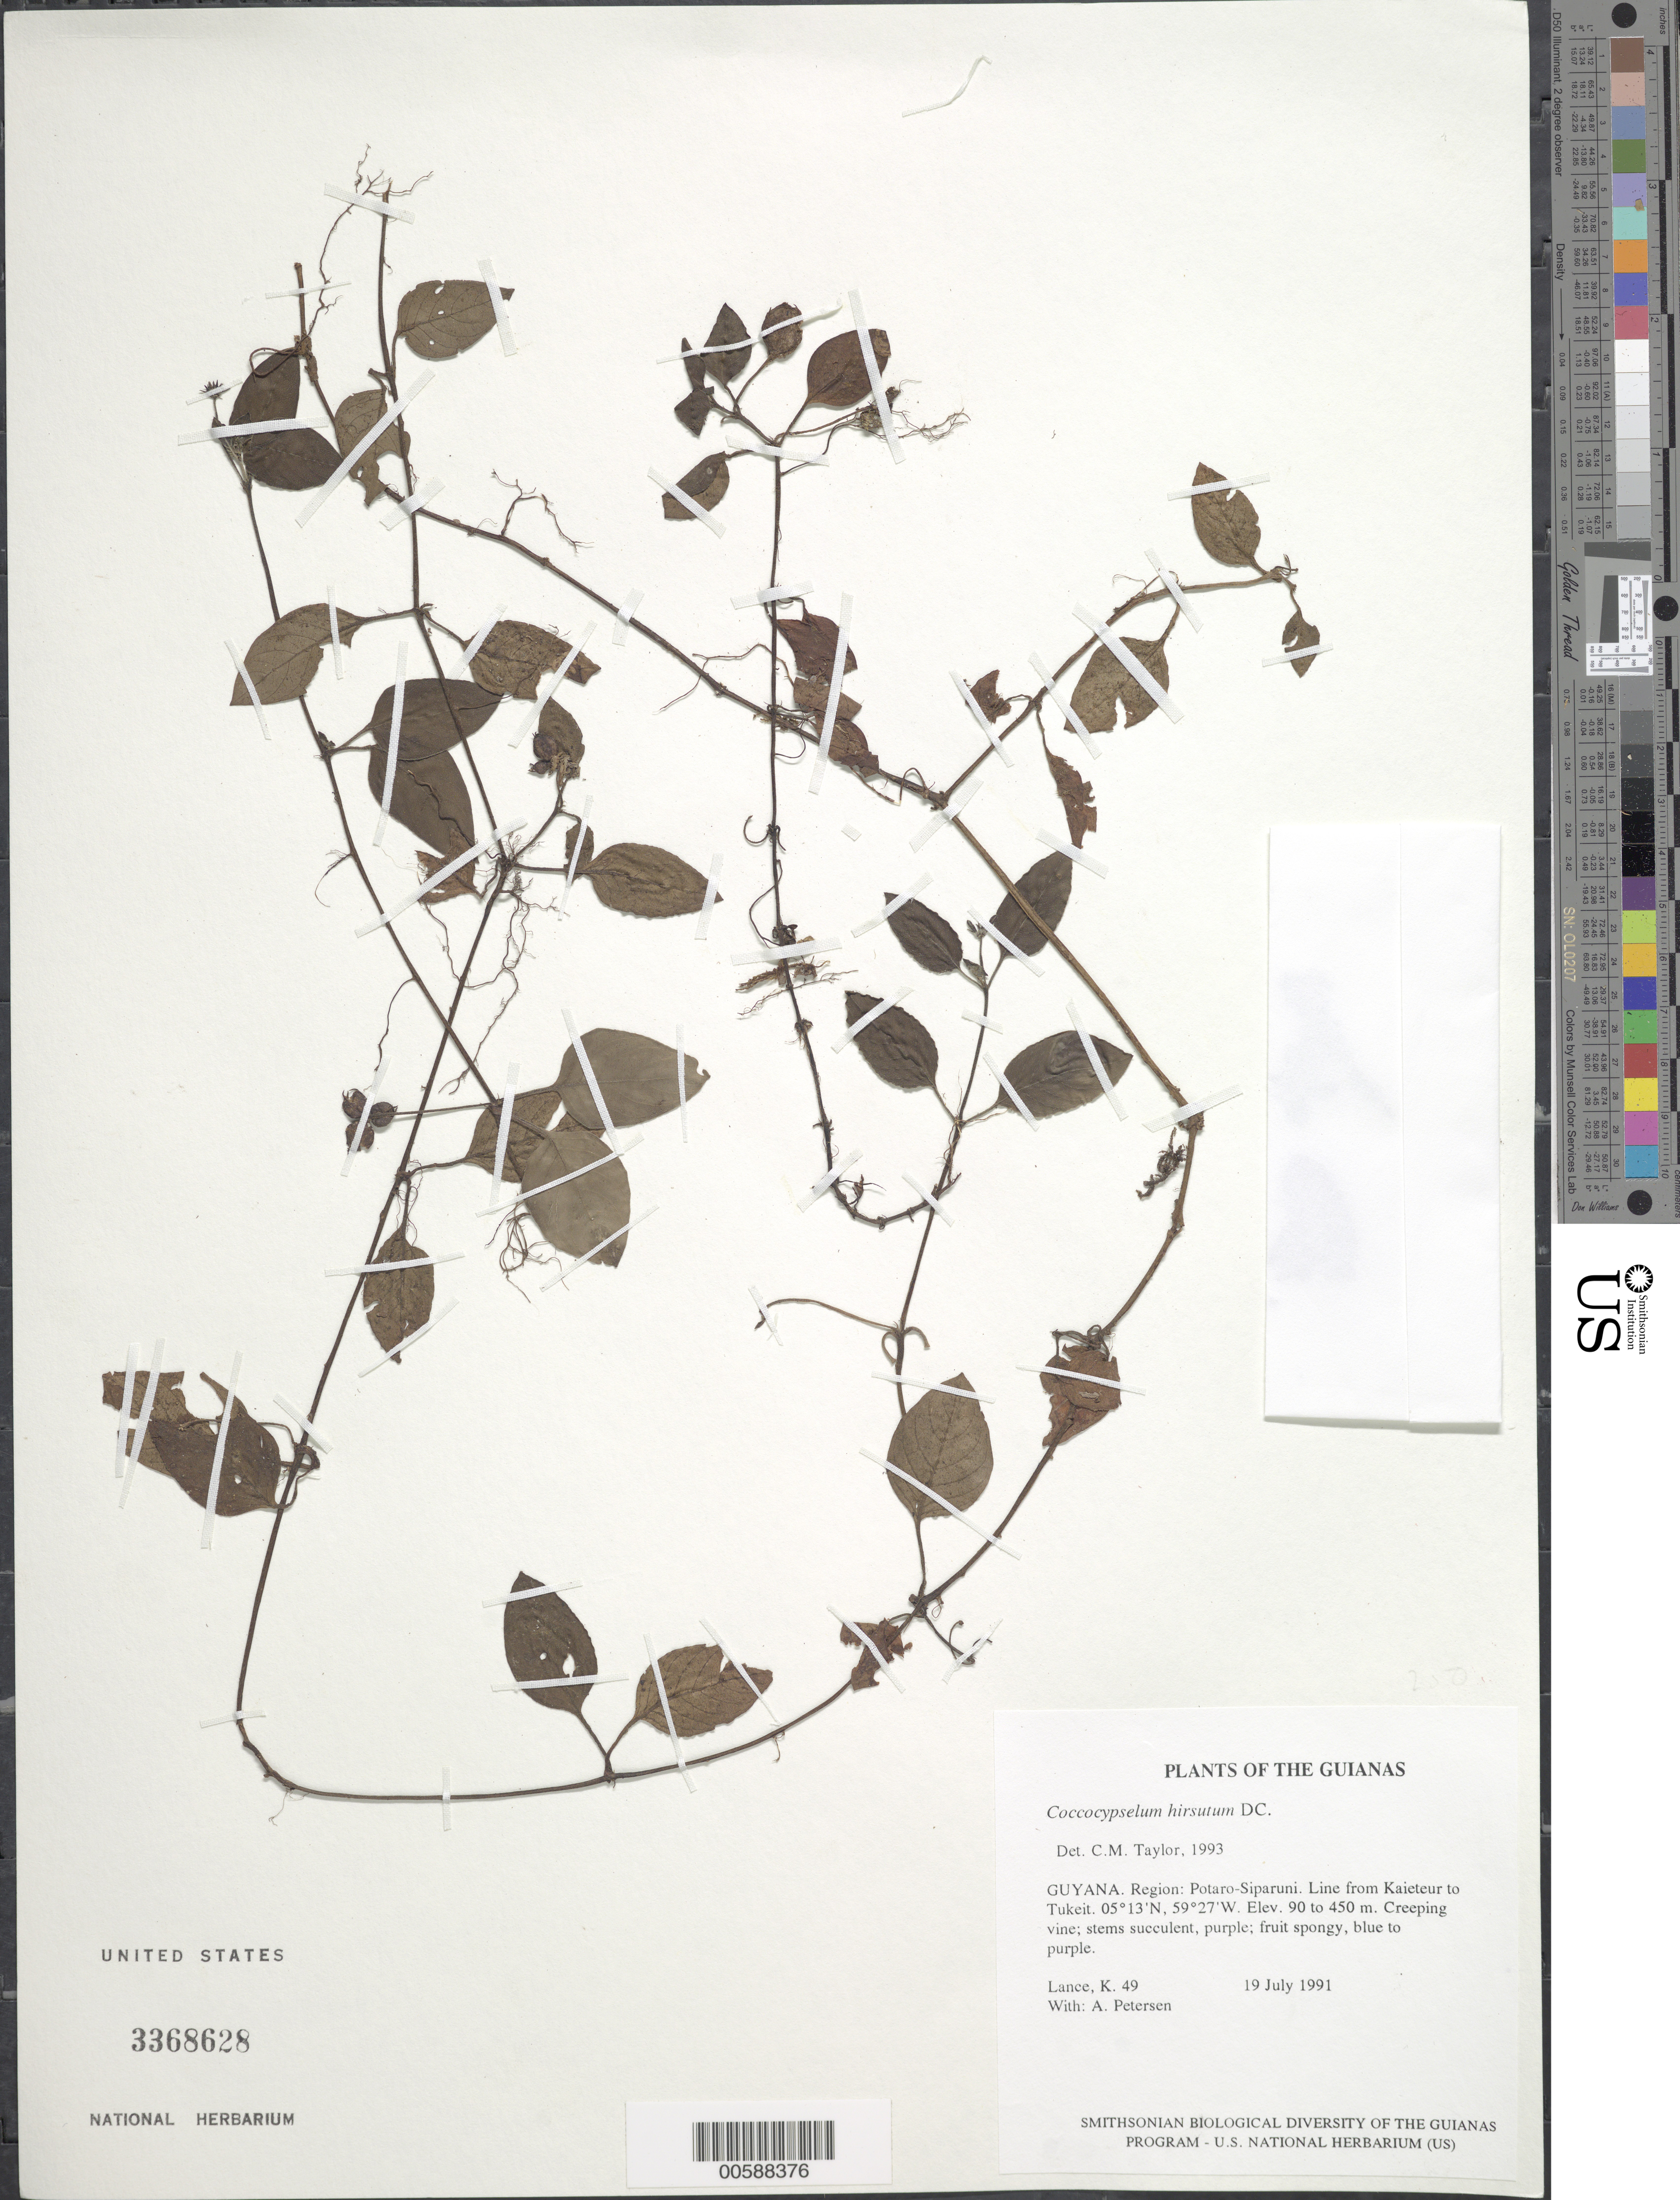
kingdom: Plantae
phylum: Tracheophyta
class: Magnoliopsida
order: Gentianales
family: Rubiaceae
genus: Coccocypselum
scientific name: Coccocypselum guianense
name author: (Aubl.) K. Schum.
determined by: Costa, C. B.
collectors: K. Lance & A. Petersen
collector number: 49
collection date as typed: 19 July 1991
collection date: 1991-07-19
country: Guyana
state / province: Potaro-Siparuni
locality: Line from Kaieteur to Tukeit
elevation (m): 90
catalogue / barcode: US 3368628